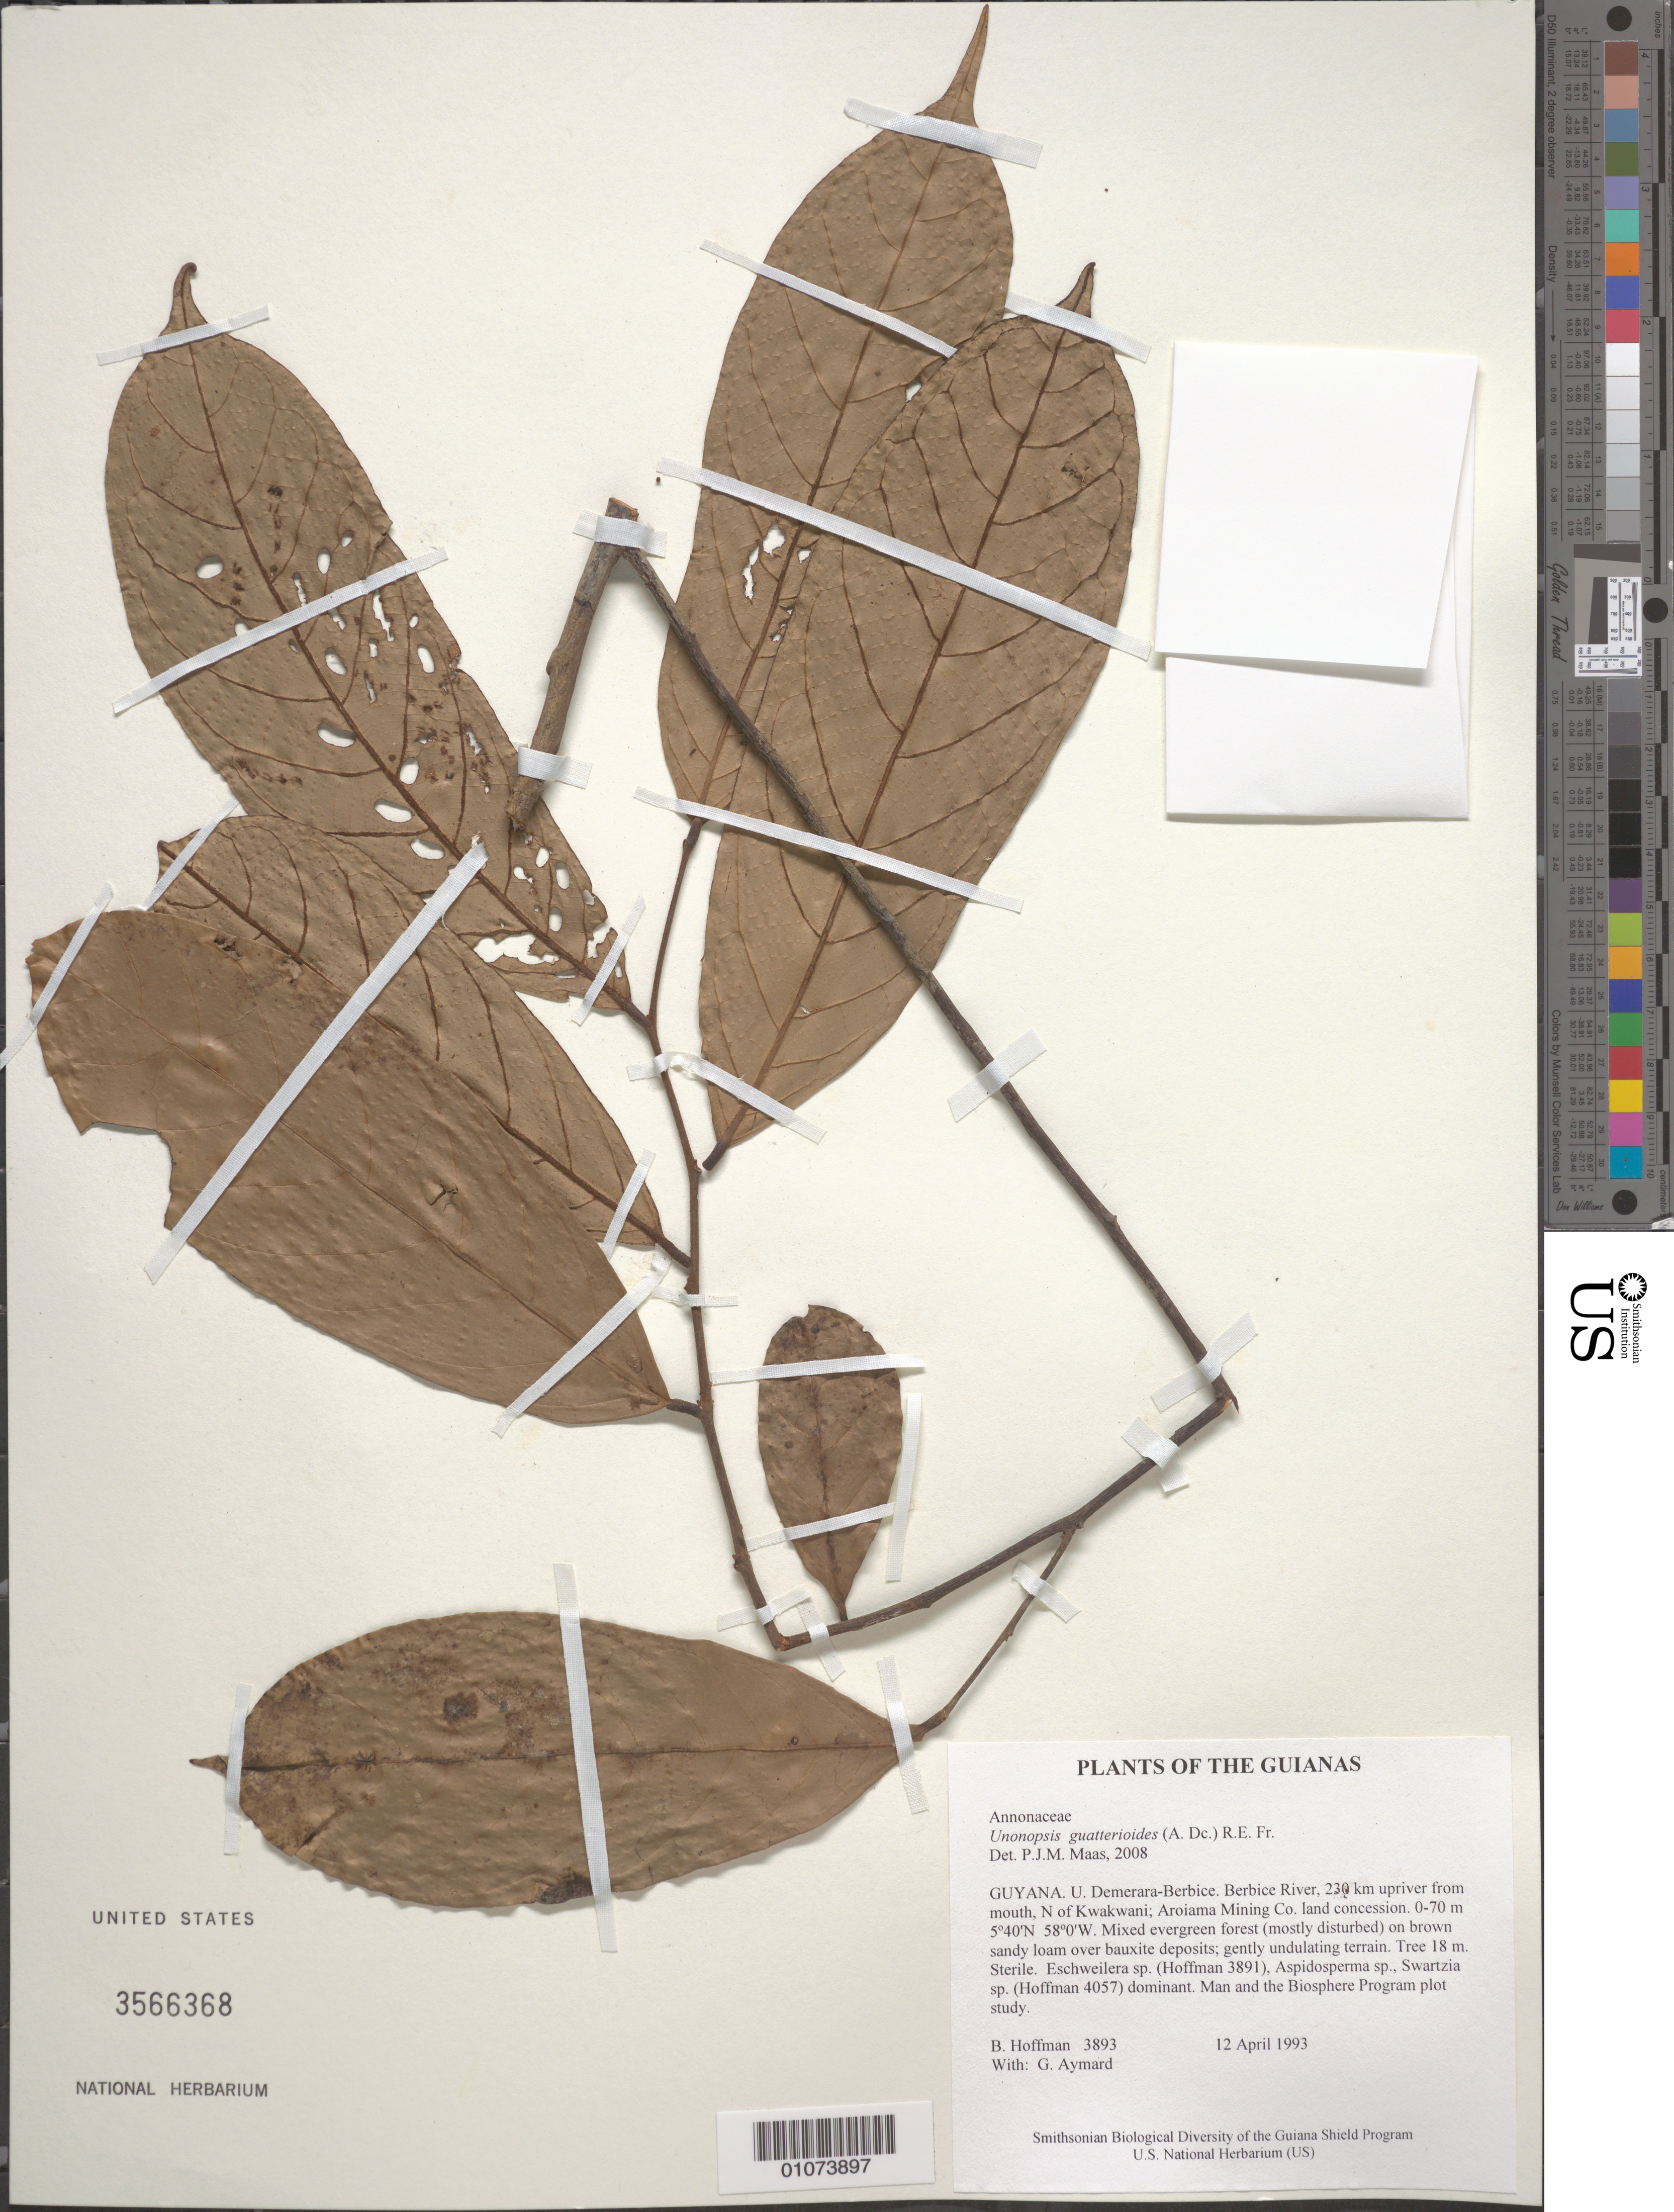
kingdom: Plantae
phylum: Tracheophyta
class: Magnoliopsida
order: Magnoliales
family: Annonaceae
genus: Unonopsis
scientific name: Unonopsis guatterioides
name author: (A. DC.) R.E. Fr.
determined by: Maas, Paul J. M.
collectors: B. Hoffman & G. A. Aymard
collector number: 3893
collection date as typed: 12 April 1993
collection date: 1993-04-12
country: Guyana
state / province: U. Demerara-Berbice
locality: Berbice River, 230 km upriver from mouth, N of Kwakwani; Aroiama Mining Co. land concession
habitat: Mixed evergreen forest (mostly disturbed) on brown sandy loam over bauxite deposits; gently undulating terrain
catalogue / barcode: US 3566368